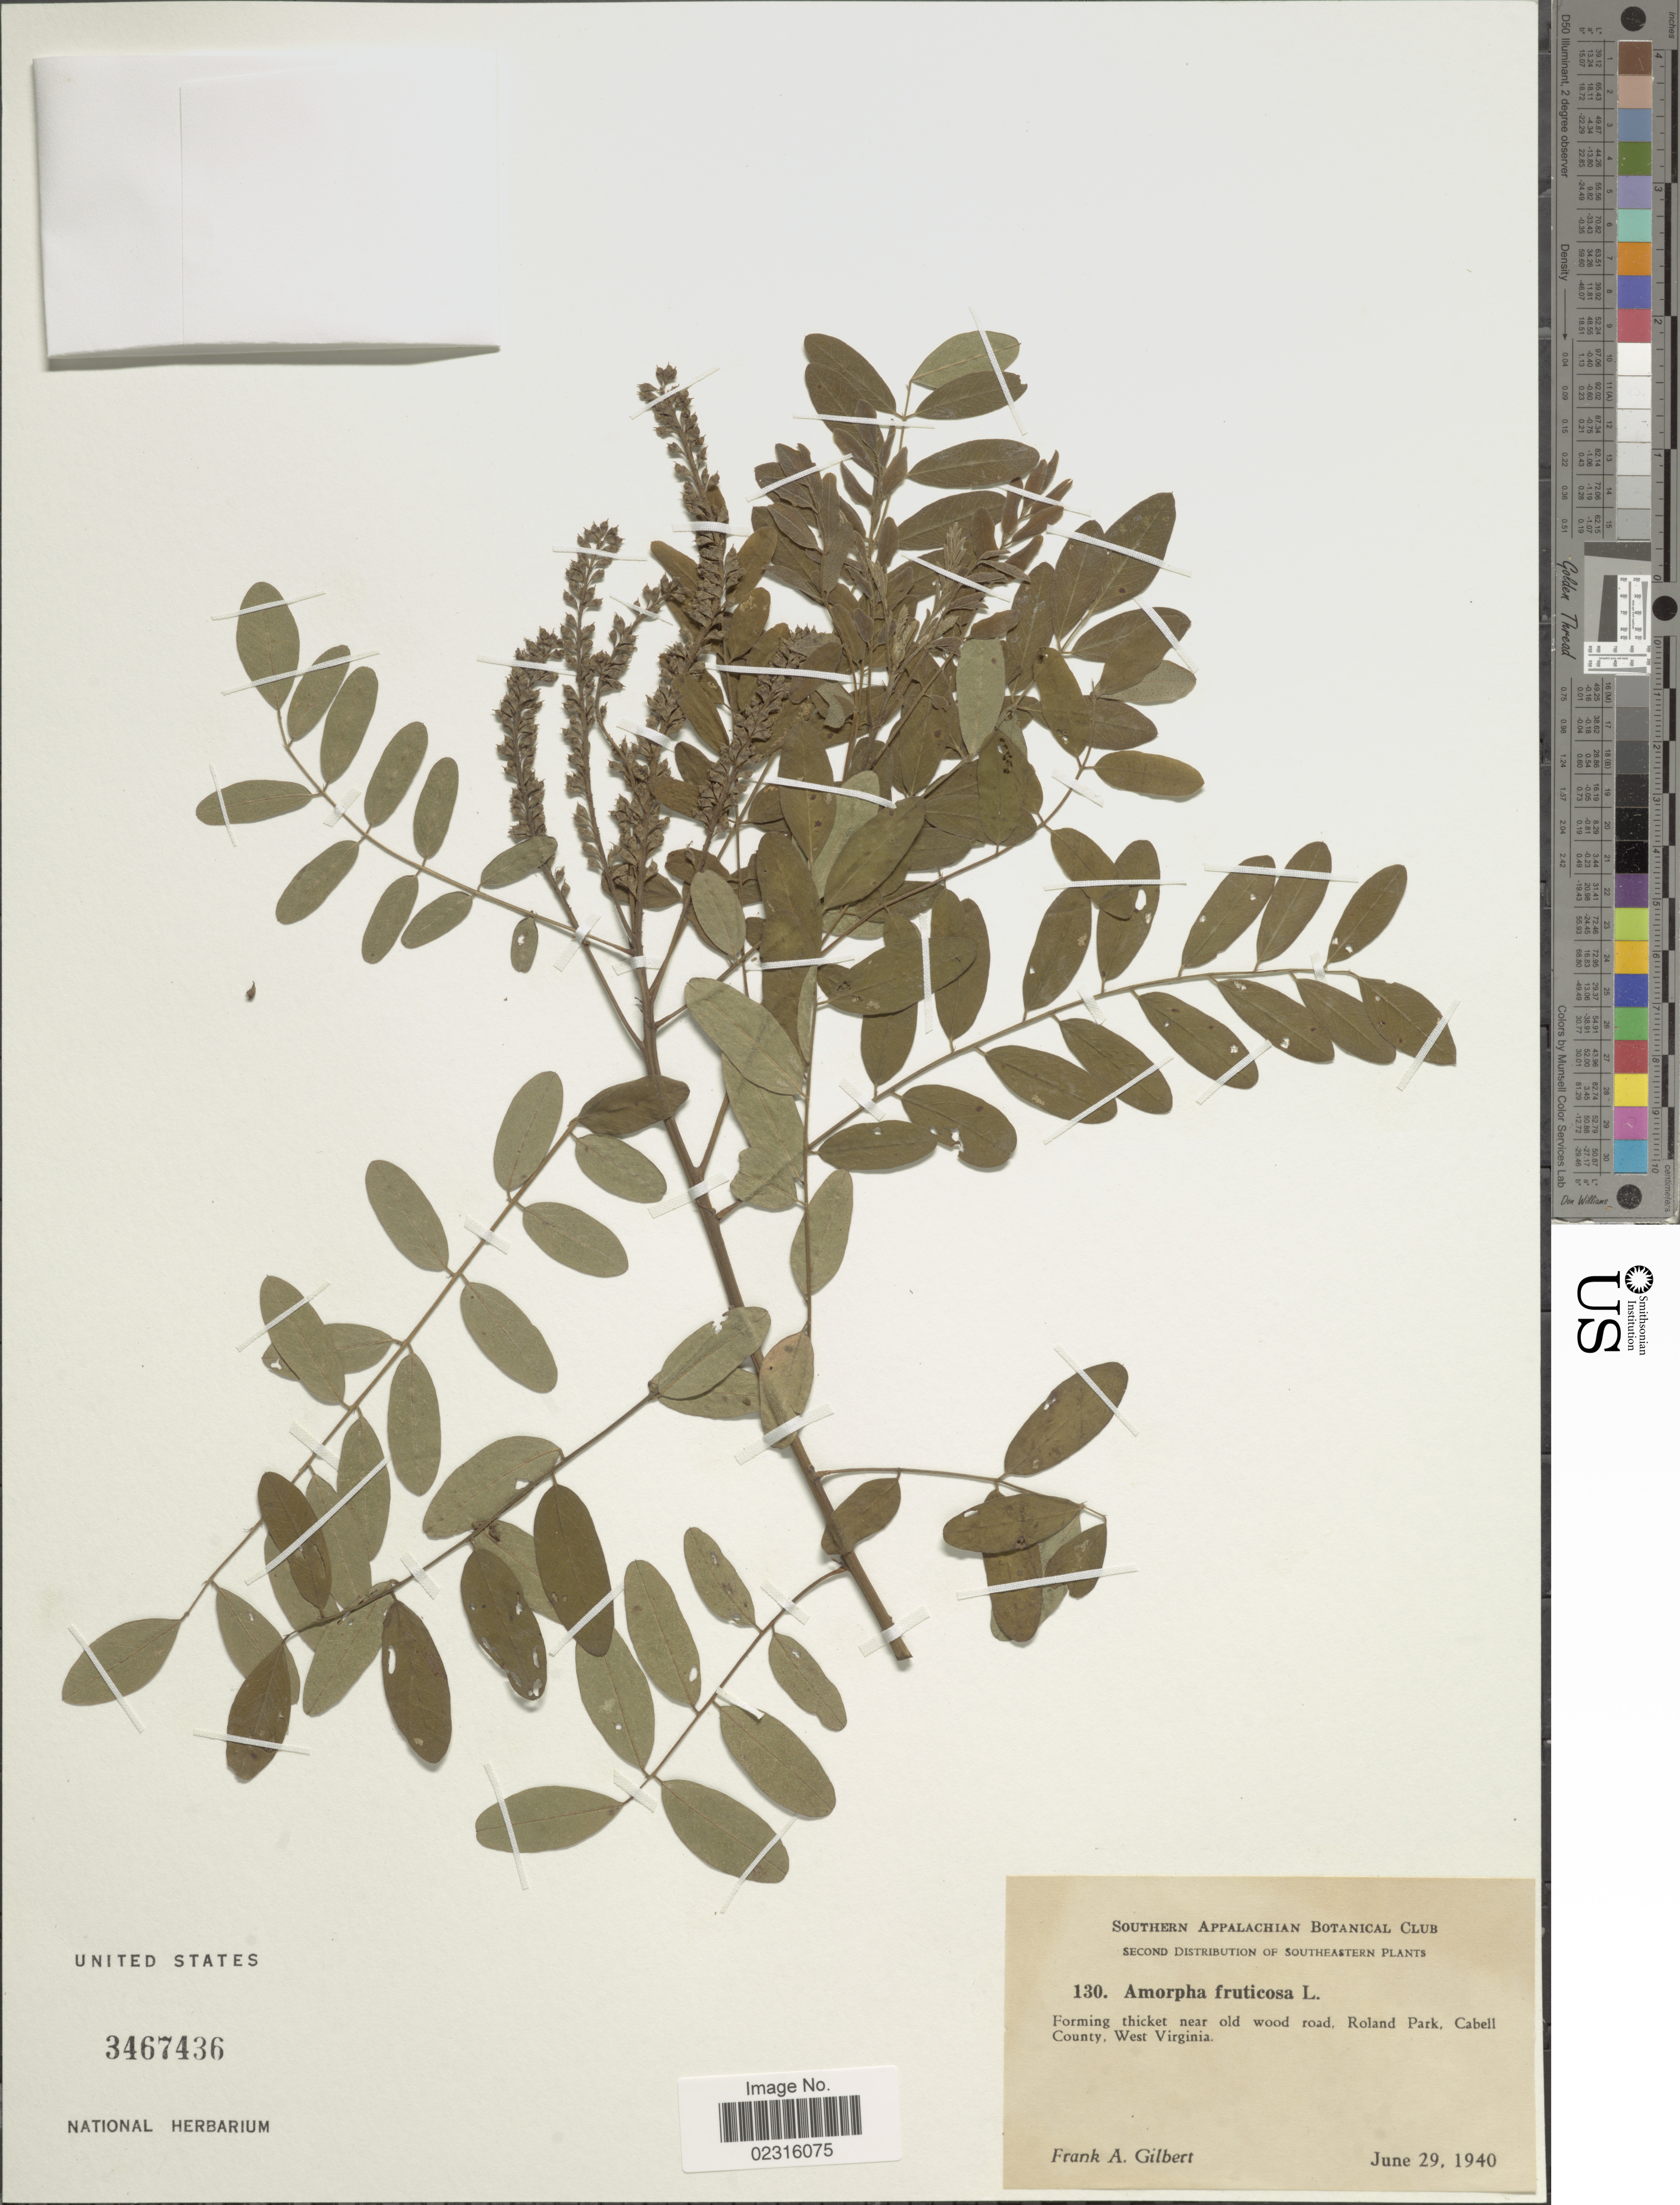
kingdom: Plantae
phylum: Tracheophyta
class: Magnoliopsida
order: Fabales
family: Fabaceae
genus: Amorpha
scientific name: Amorpha fruticosa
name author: L.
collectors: F. A. Gilbert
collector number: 130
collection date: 1940-06-29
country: United States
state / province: West Virginia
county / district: Cabell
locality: Southern Appalachian, forming thicket near old wood road, Roland Park, Cabell County.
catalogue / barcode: US 3467436